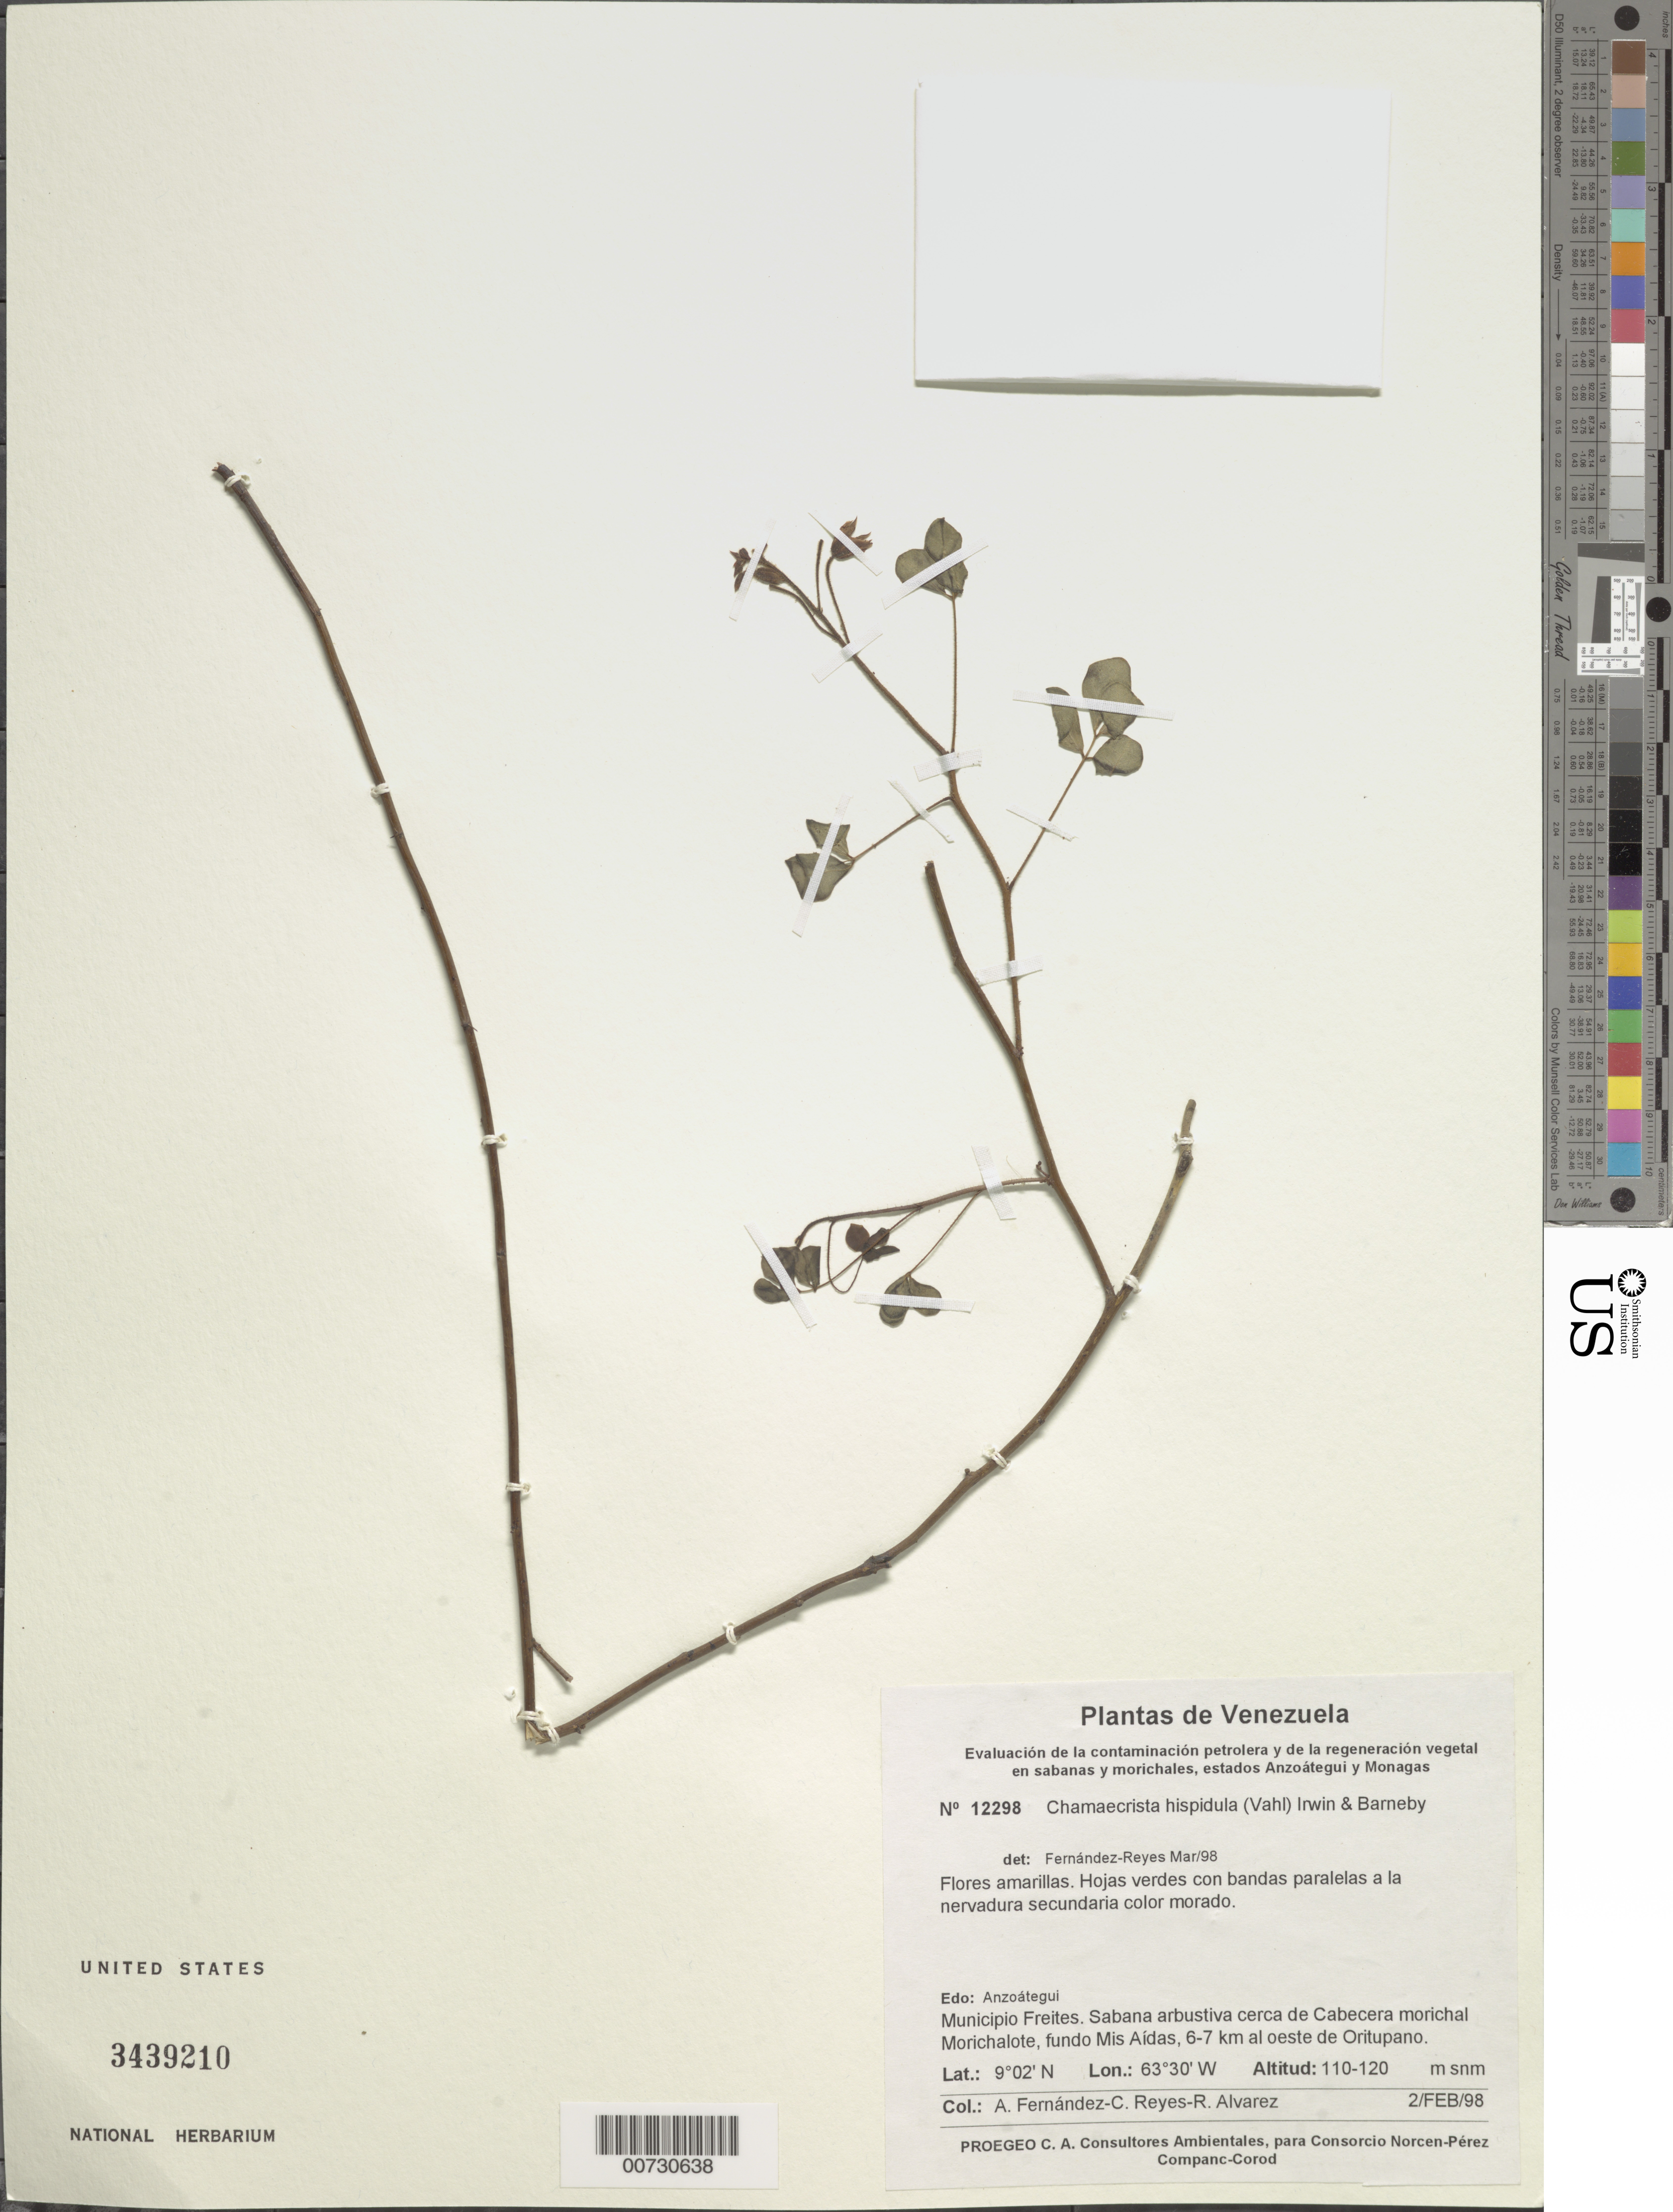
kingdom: Plantae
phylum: Tracheophyta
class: Magnoliopsida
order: Fabales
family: Fabaceae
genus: Chamaecrista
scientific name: Chamaecrista hispidula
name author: (Vahl) H.S. Irwin & Barneby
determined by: Fernández Reyes, --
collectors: Á. Fernández, C. Reyes & R. Alvarez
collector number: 12298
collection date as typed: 02 Feb 1998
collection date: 1998-02-02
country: Venezuela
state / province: Anzoátegui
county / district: Pedro Maria Freites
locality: Morical Morichalote, fundo Mis Aidas, 6 - 7 km al oeste de Oritupano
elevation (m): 110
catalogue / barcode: US 3439210